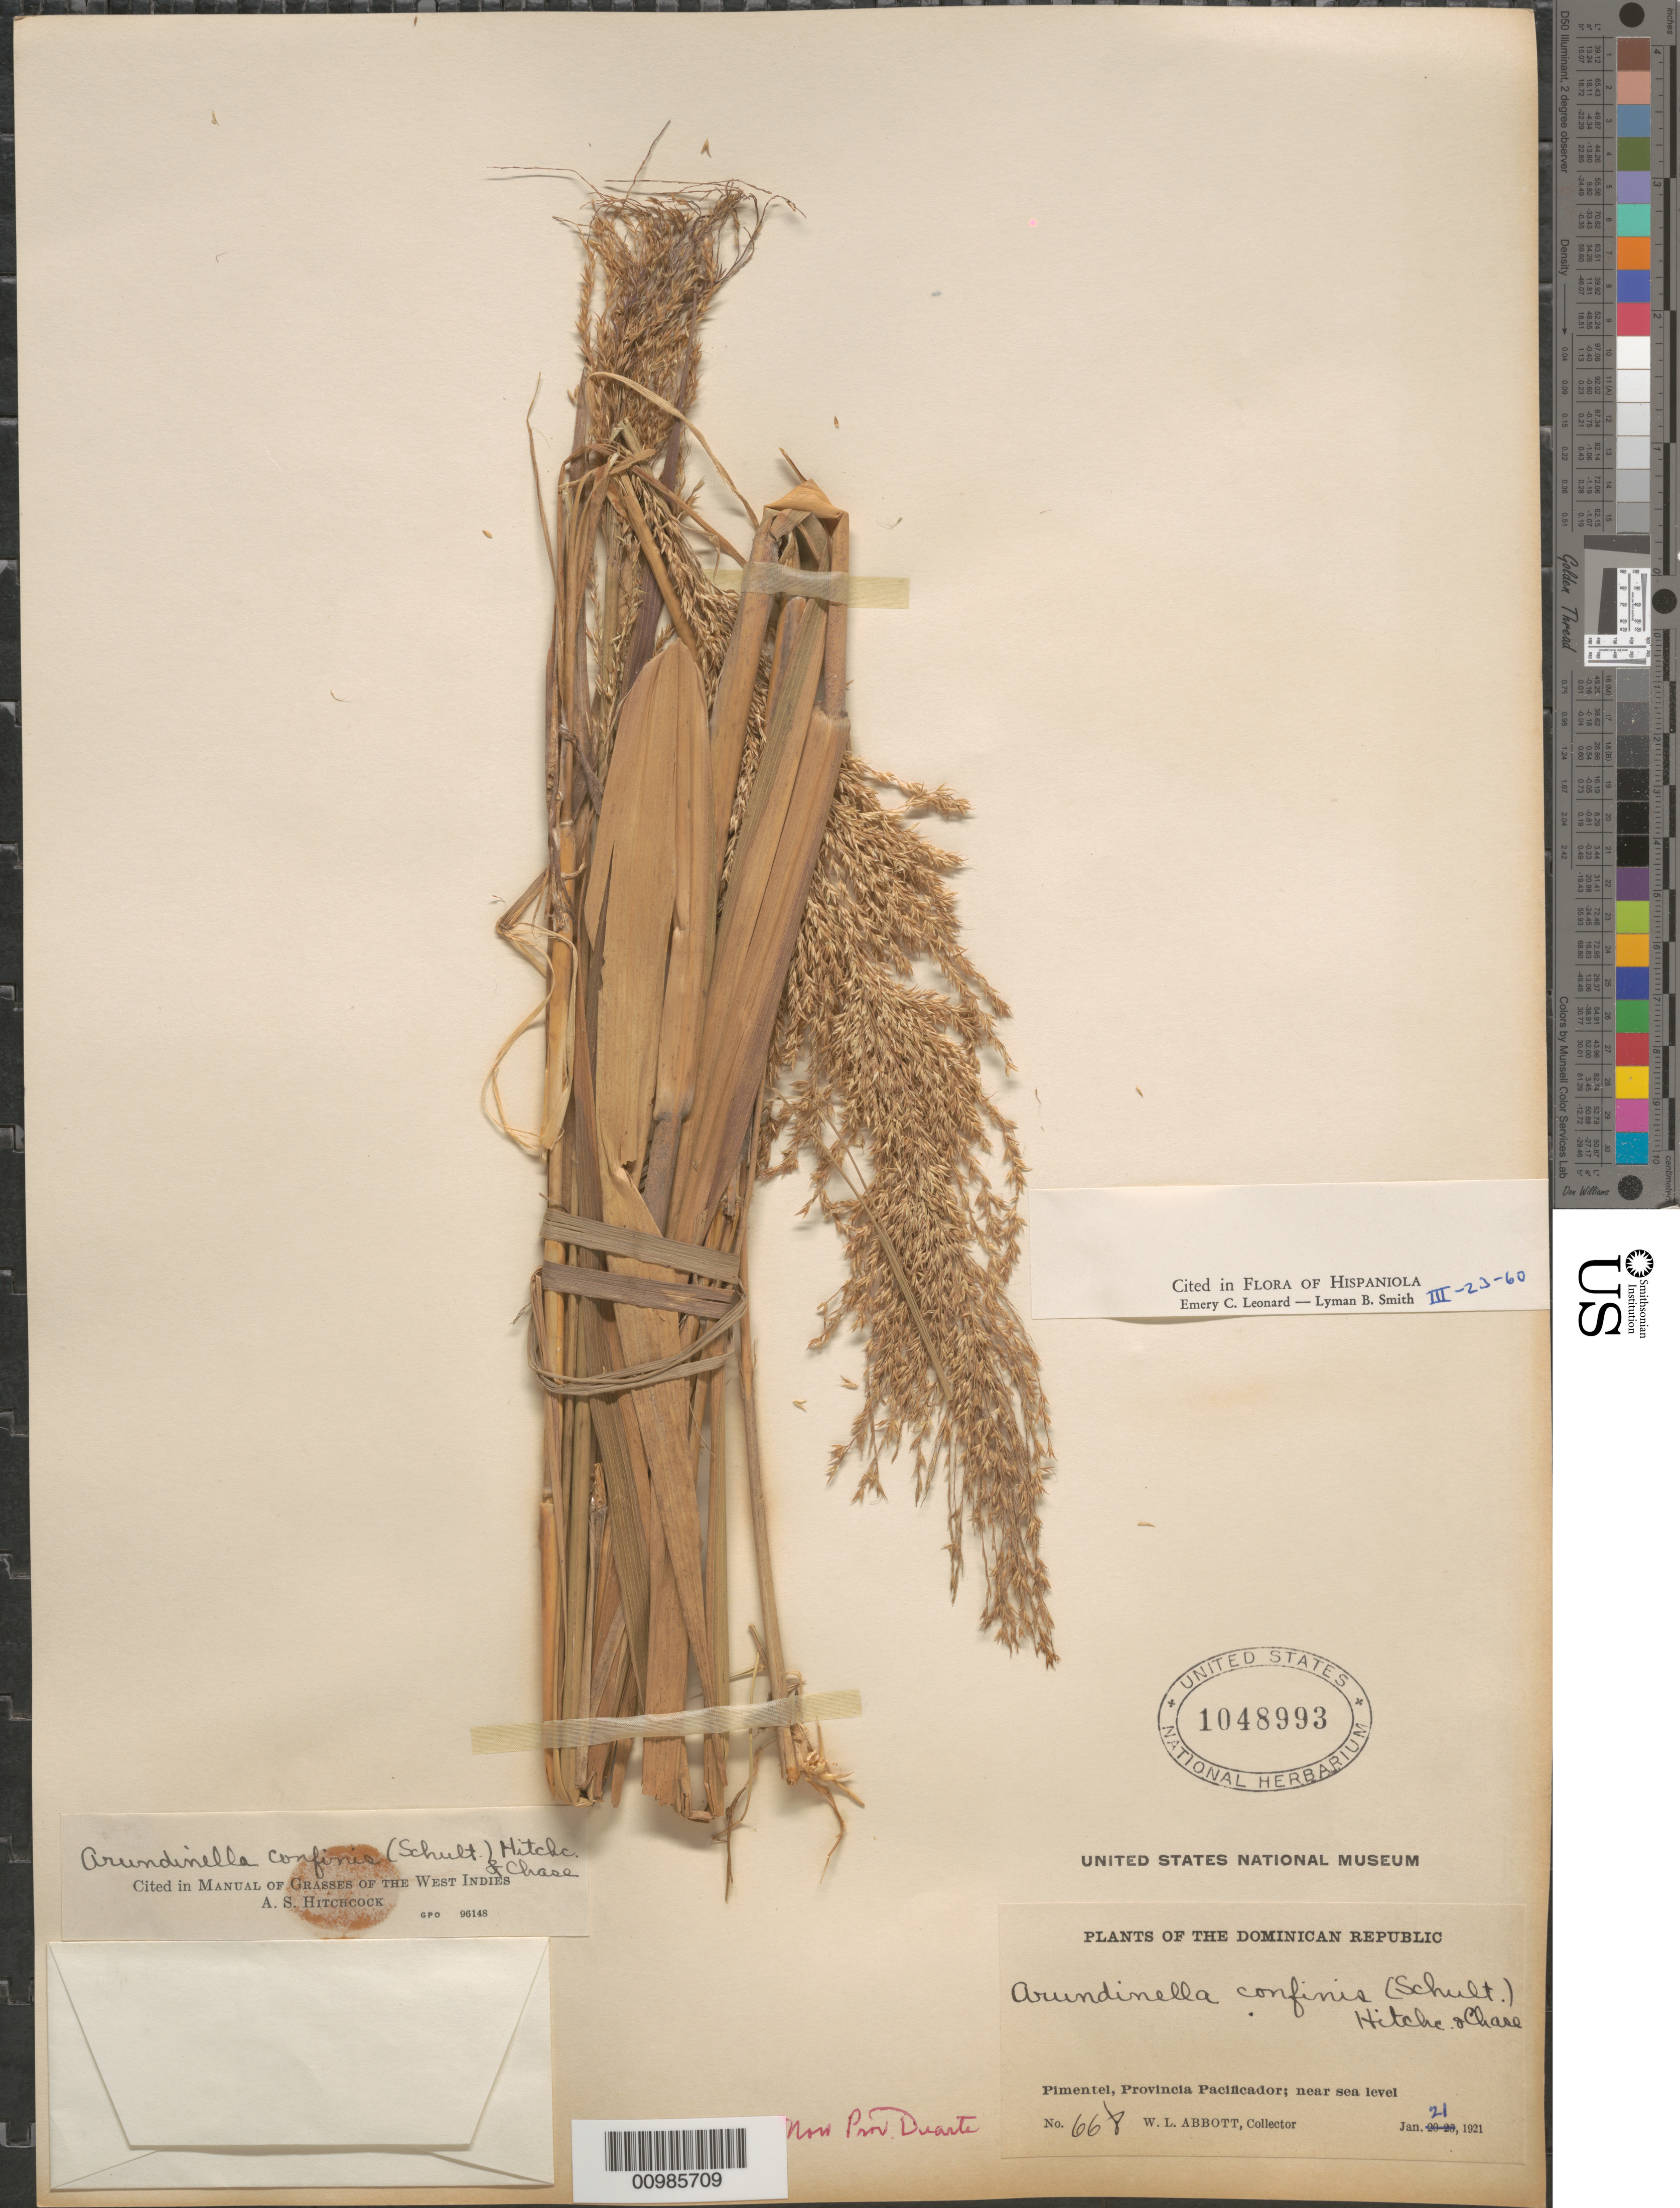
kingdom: Plantae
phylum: Tracheophyta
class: Liliopsida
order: Poales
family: Poaceae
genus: Arundinella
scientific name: Arundinella hispida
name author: (Humb. & Bonpl. ex Willd.) Kuntze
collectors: W. L. Abbott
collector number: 668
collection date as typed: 21 Jan 1921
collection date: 1921-01-21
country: Dominican Republic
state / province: El Seibo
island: Hispaniola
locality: Pimentel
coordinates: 0 N, 0 E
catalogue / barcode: US 1048993